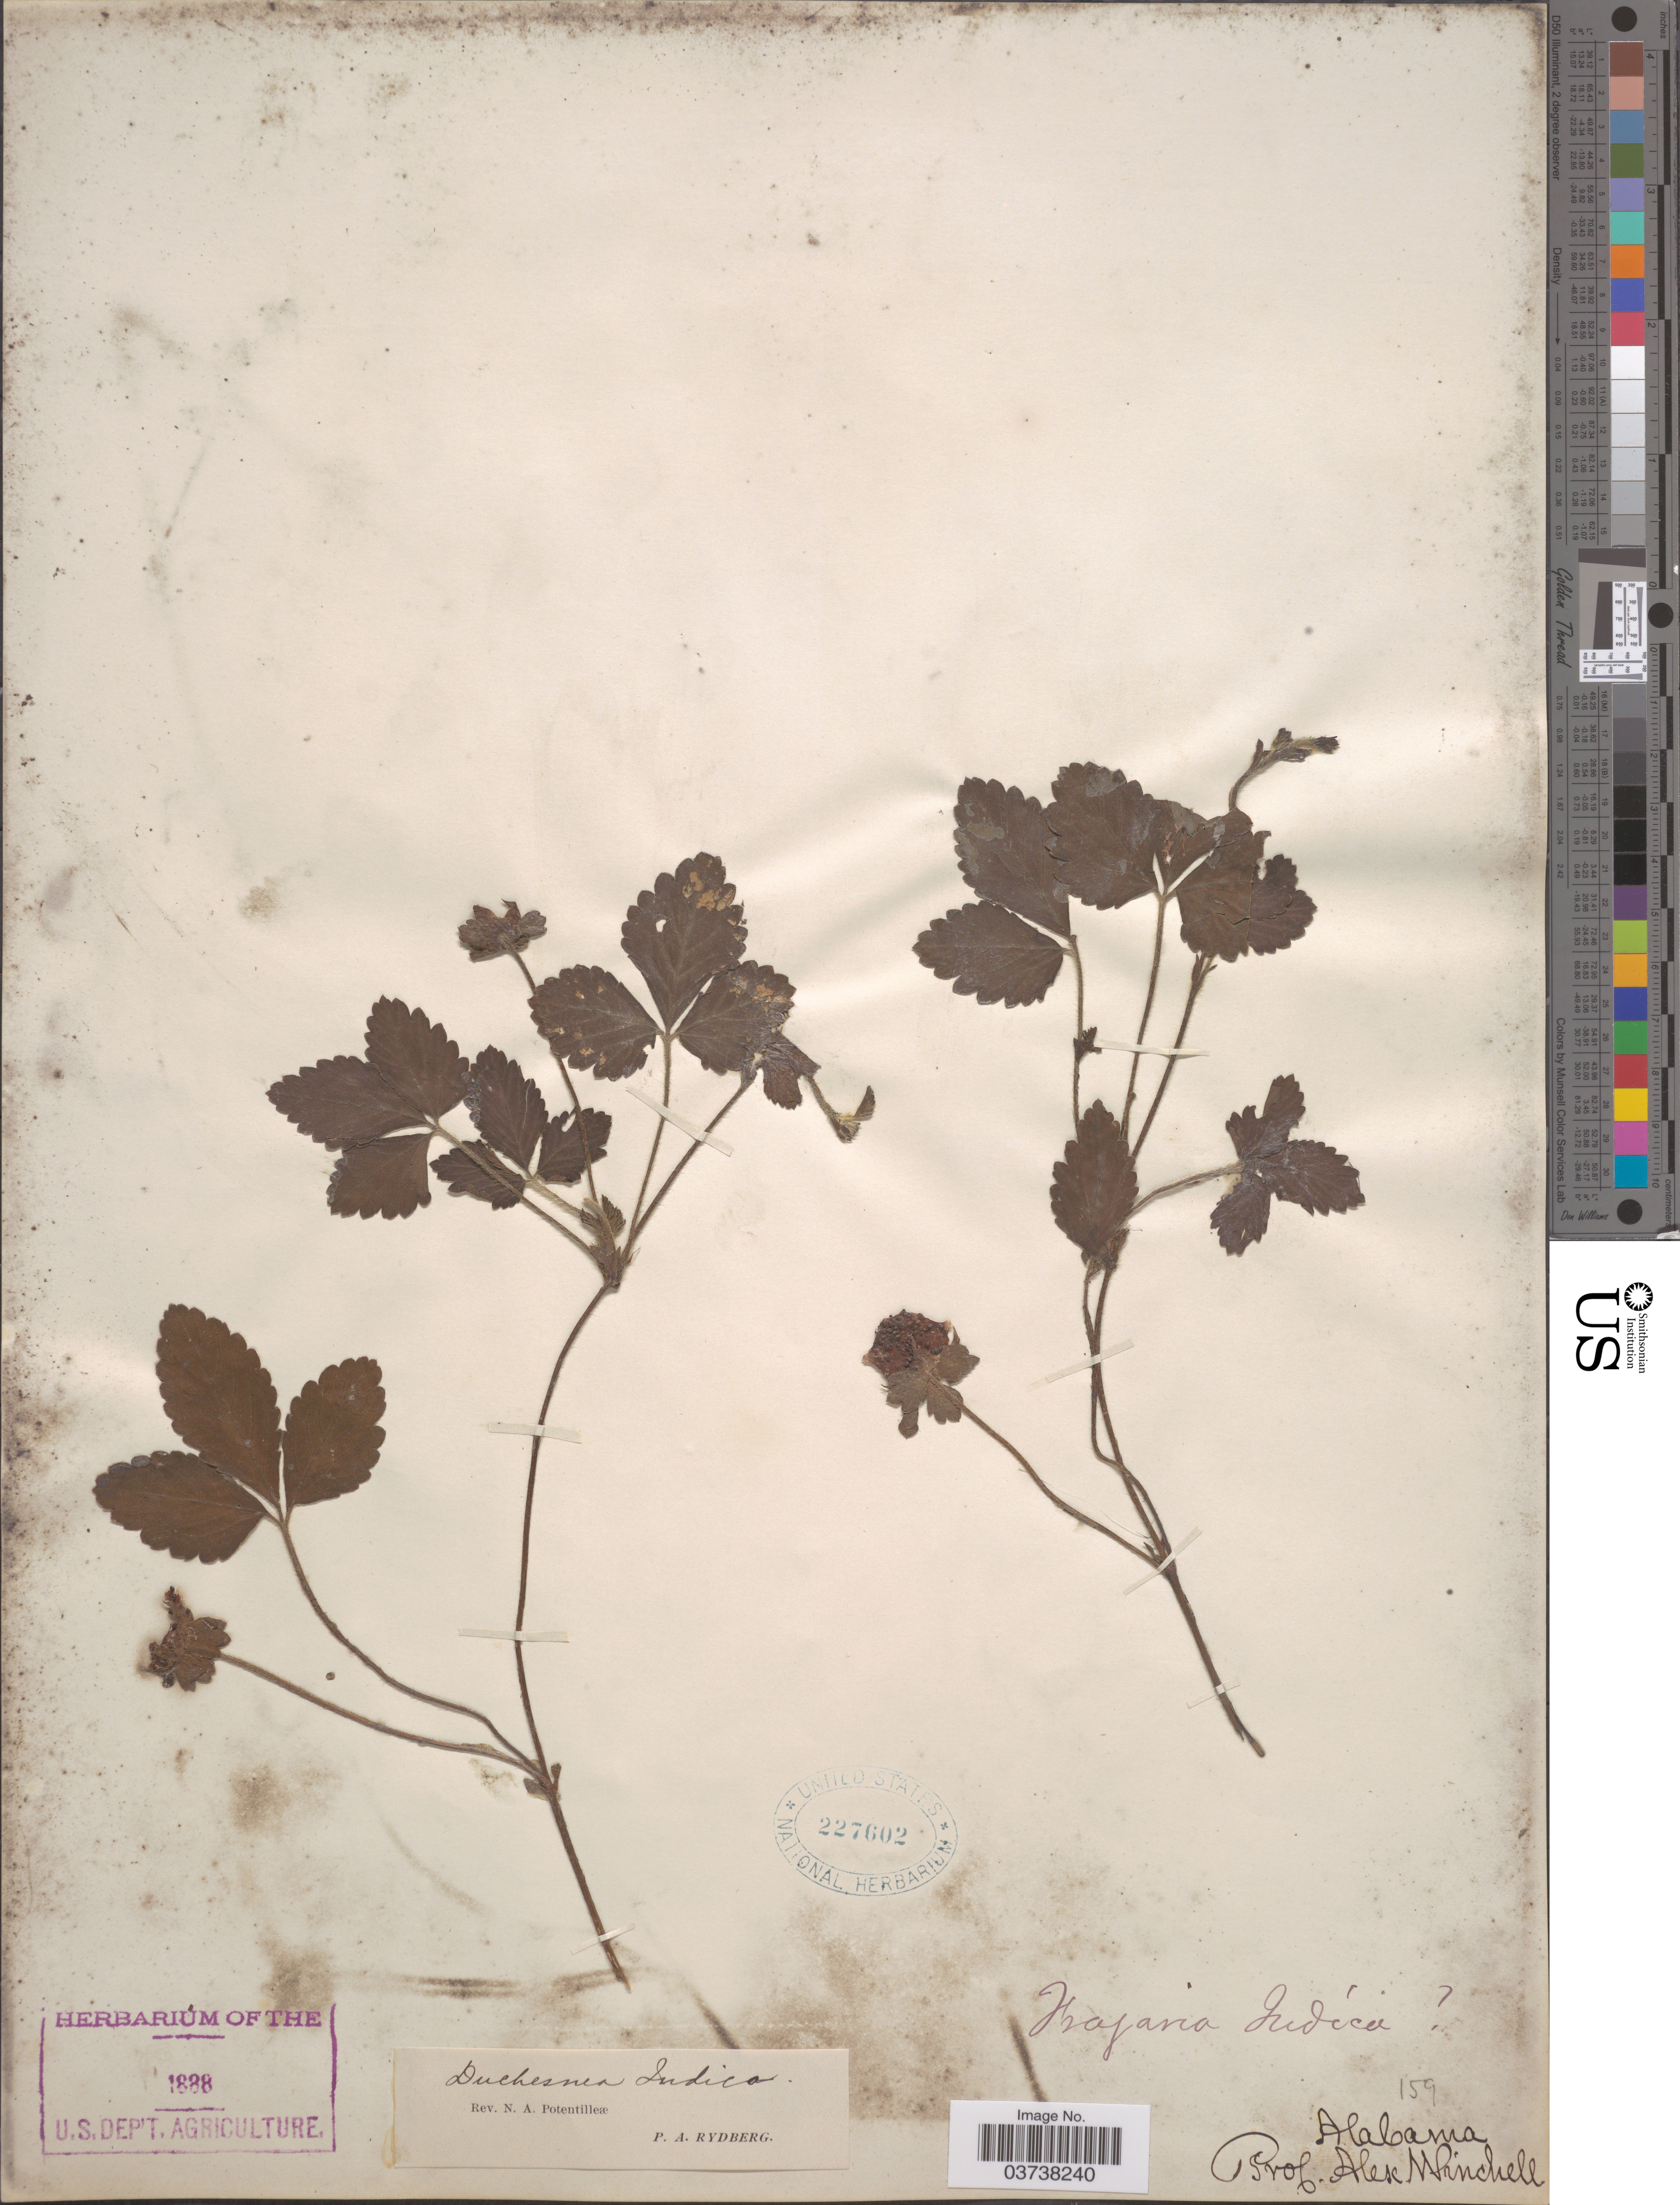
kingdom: Plantae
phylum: Tracheophyta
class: Magnoliopsida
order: Rosales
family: Rosaceae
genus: Potentilla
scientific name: Potentilla indica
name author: (Andrews) Th. Wolf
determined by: Strong, Mark T., (BOT), Smithsonian Institution - National Museum of Natural History (UNITED STATES)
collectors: A. Winchell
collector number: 159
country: United States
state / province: Alabama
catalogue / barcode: US 227602